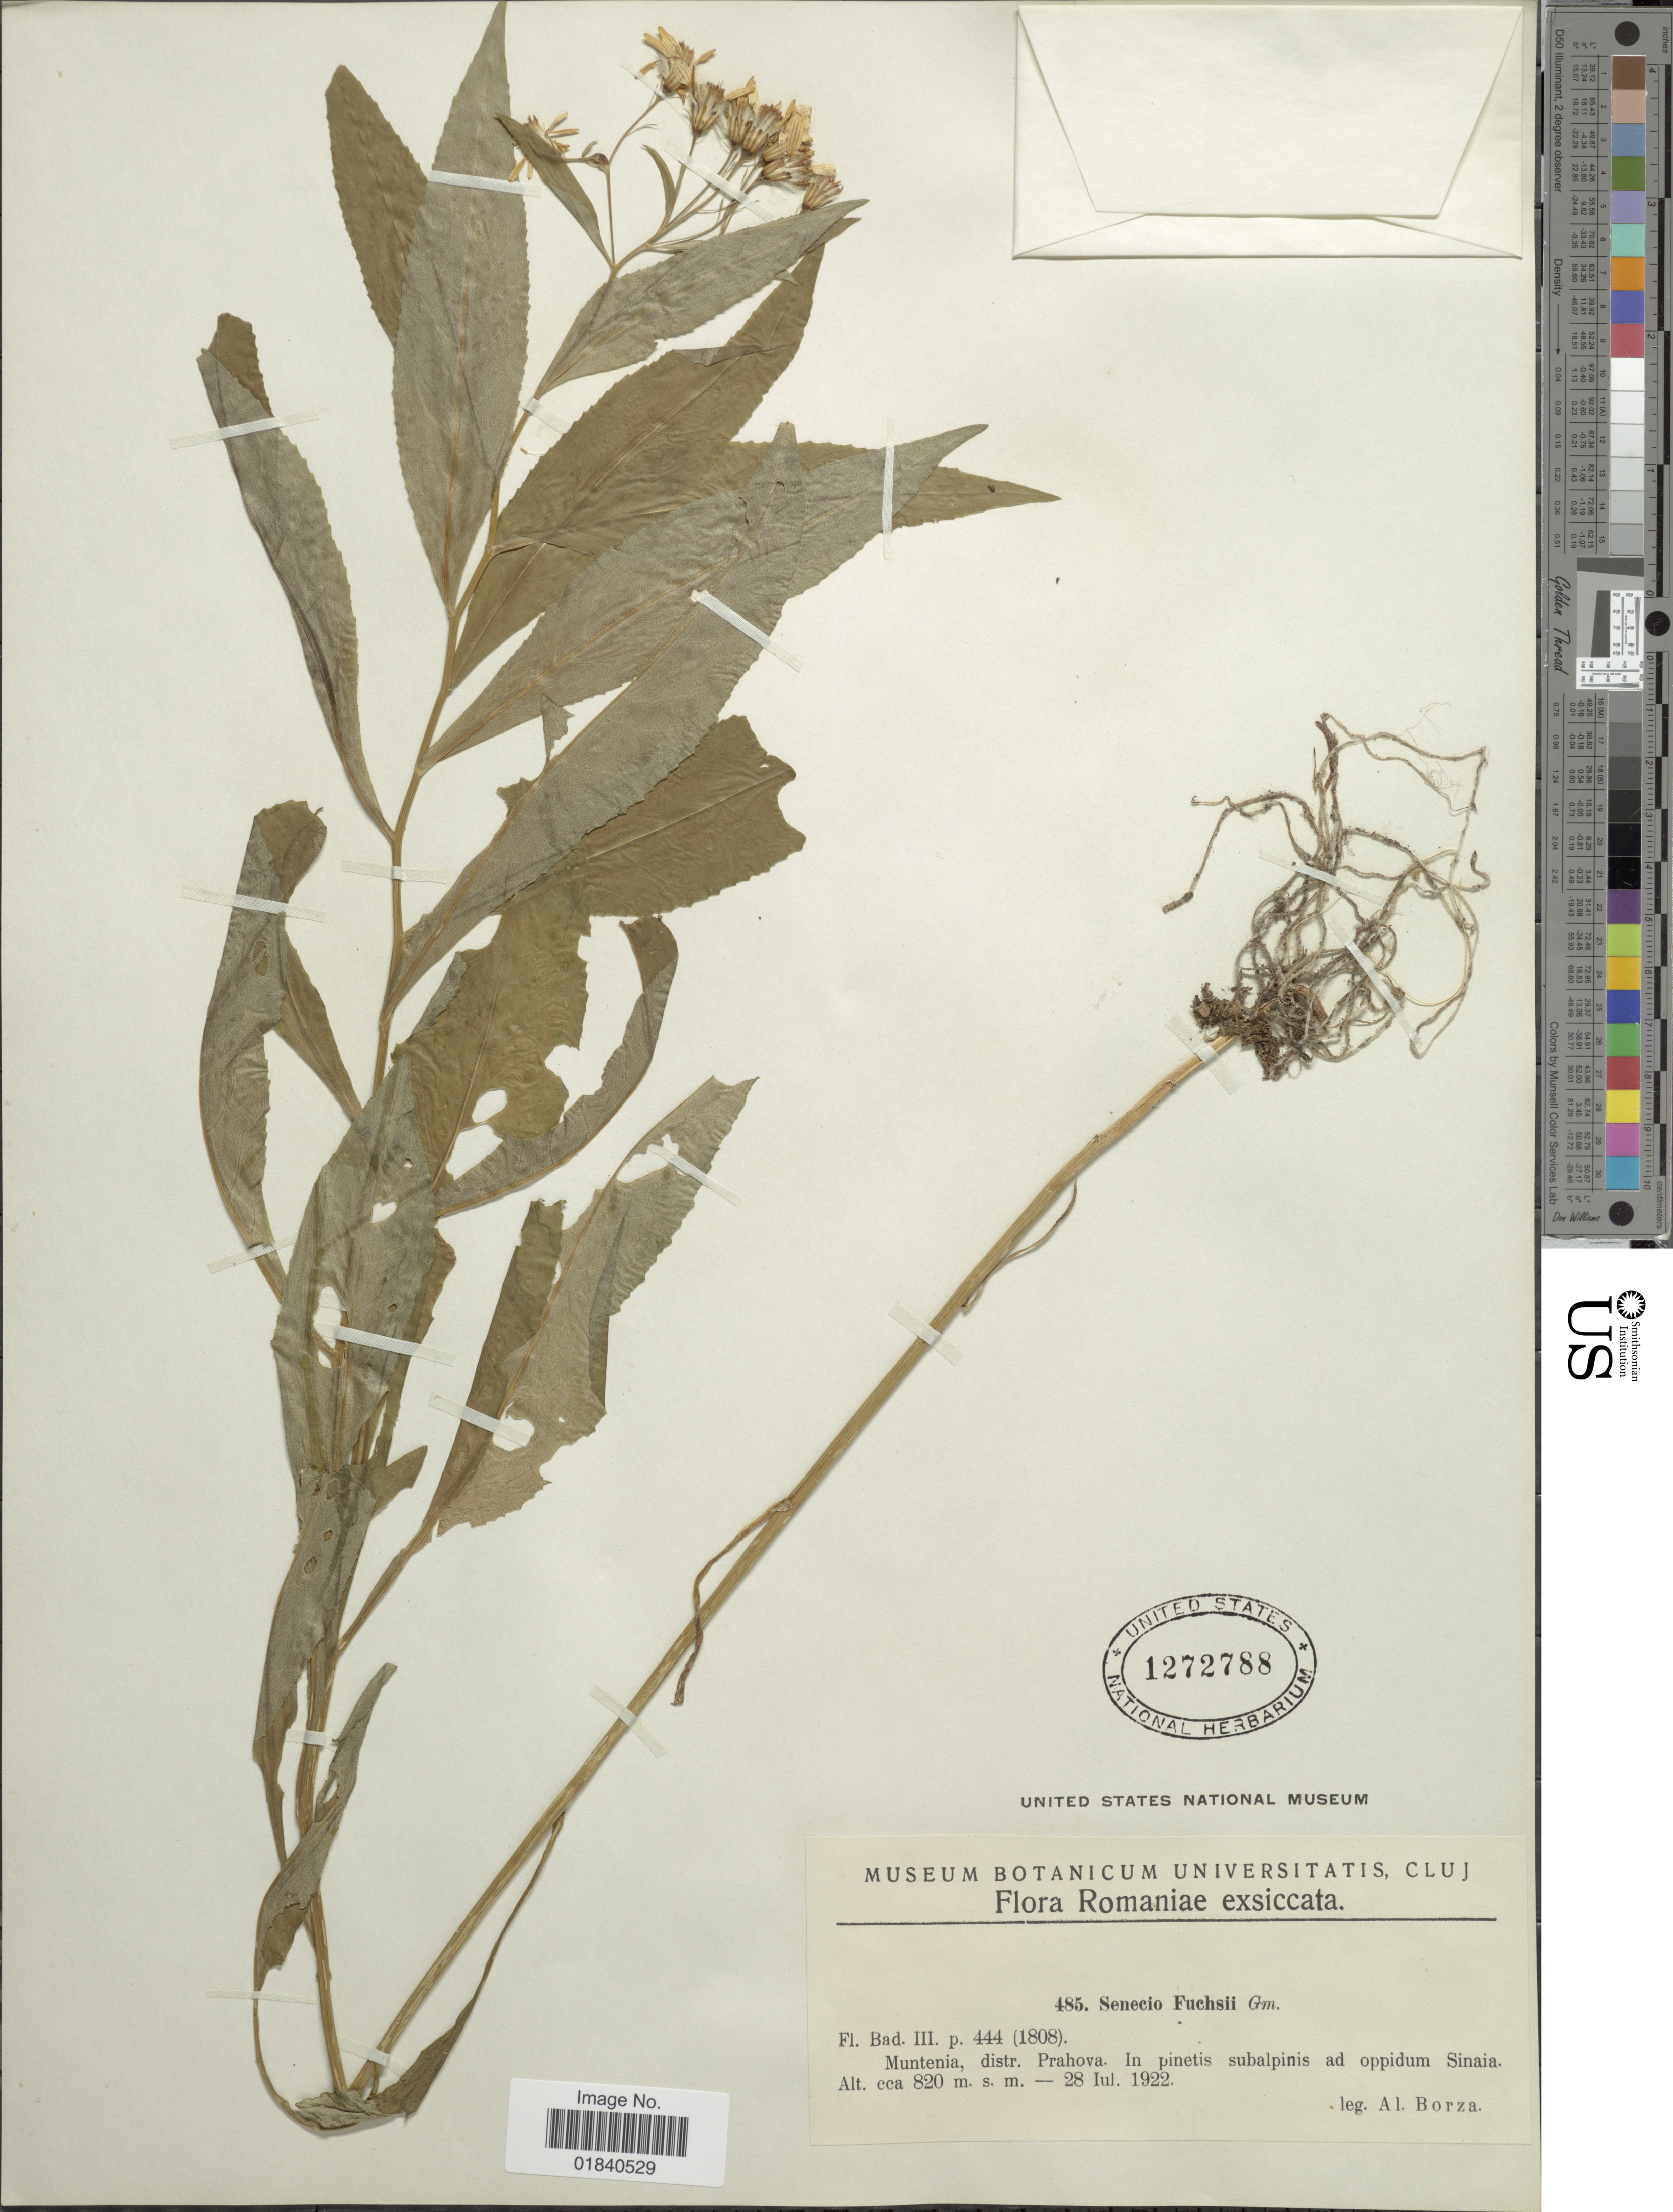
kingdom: Plantae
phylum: Tracheophyta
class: Magnoliopsida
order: Asterales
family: Asteraceae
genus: Senecio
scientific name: Senecio ovatus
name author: (G. Gaertn. et al.) Willd.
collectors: A. Borza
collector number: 485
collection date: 1922-07-28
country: Romania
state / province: Prahova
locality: Muntenia. Sinaia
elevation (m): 820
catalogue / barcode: US 1272788